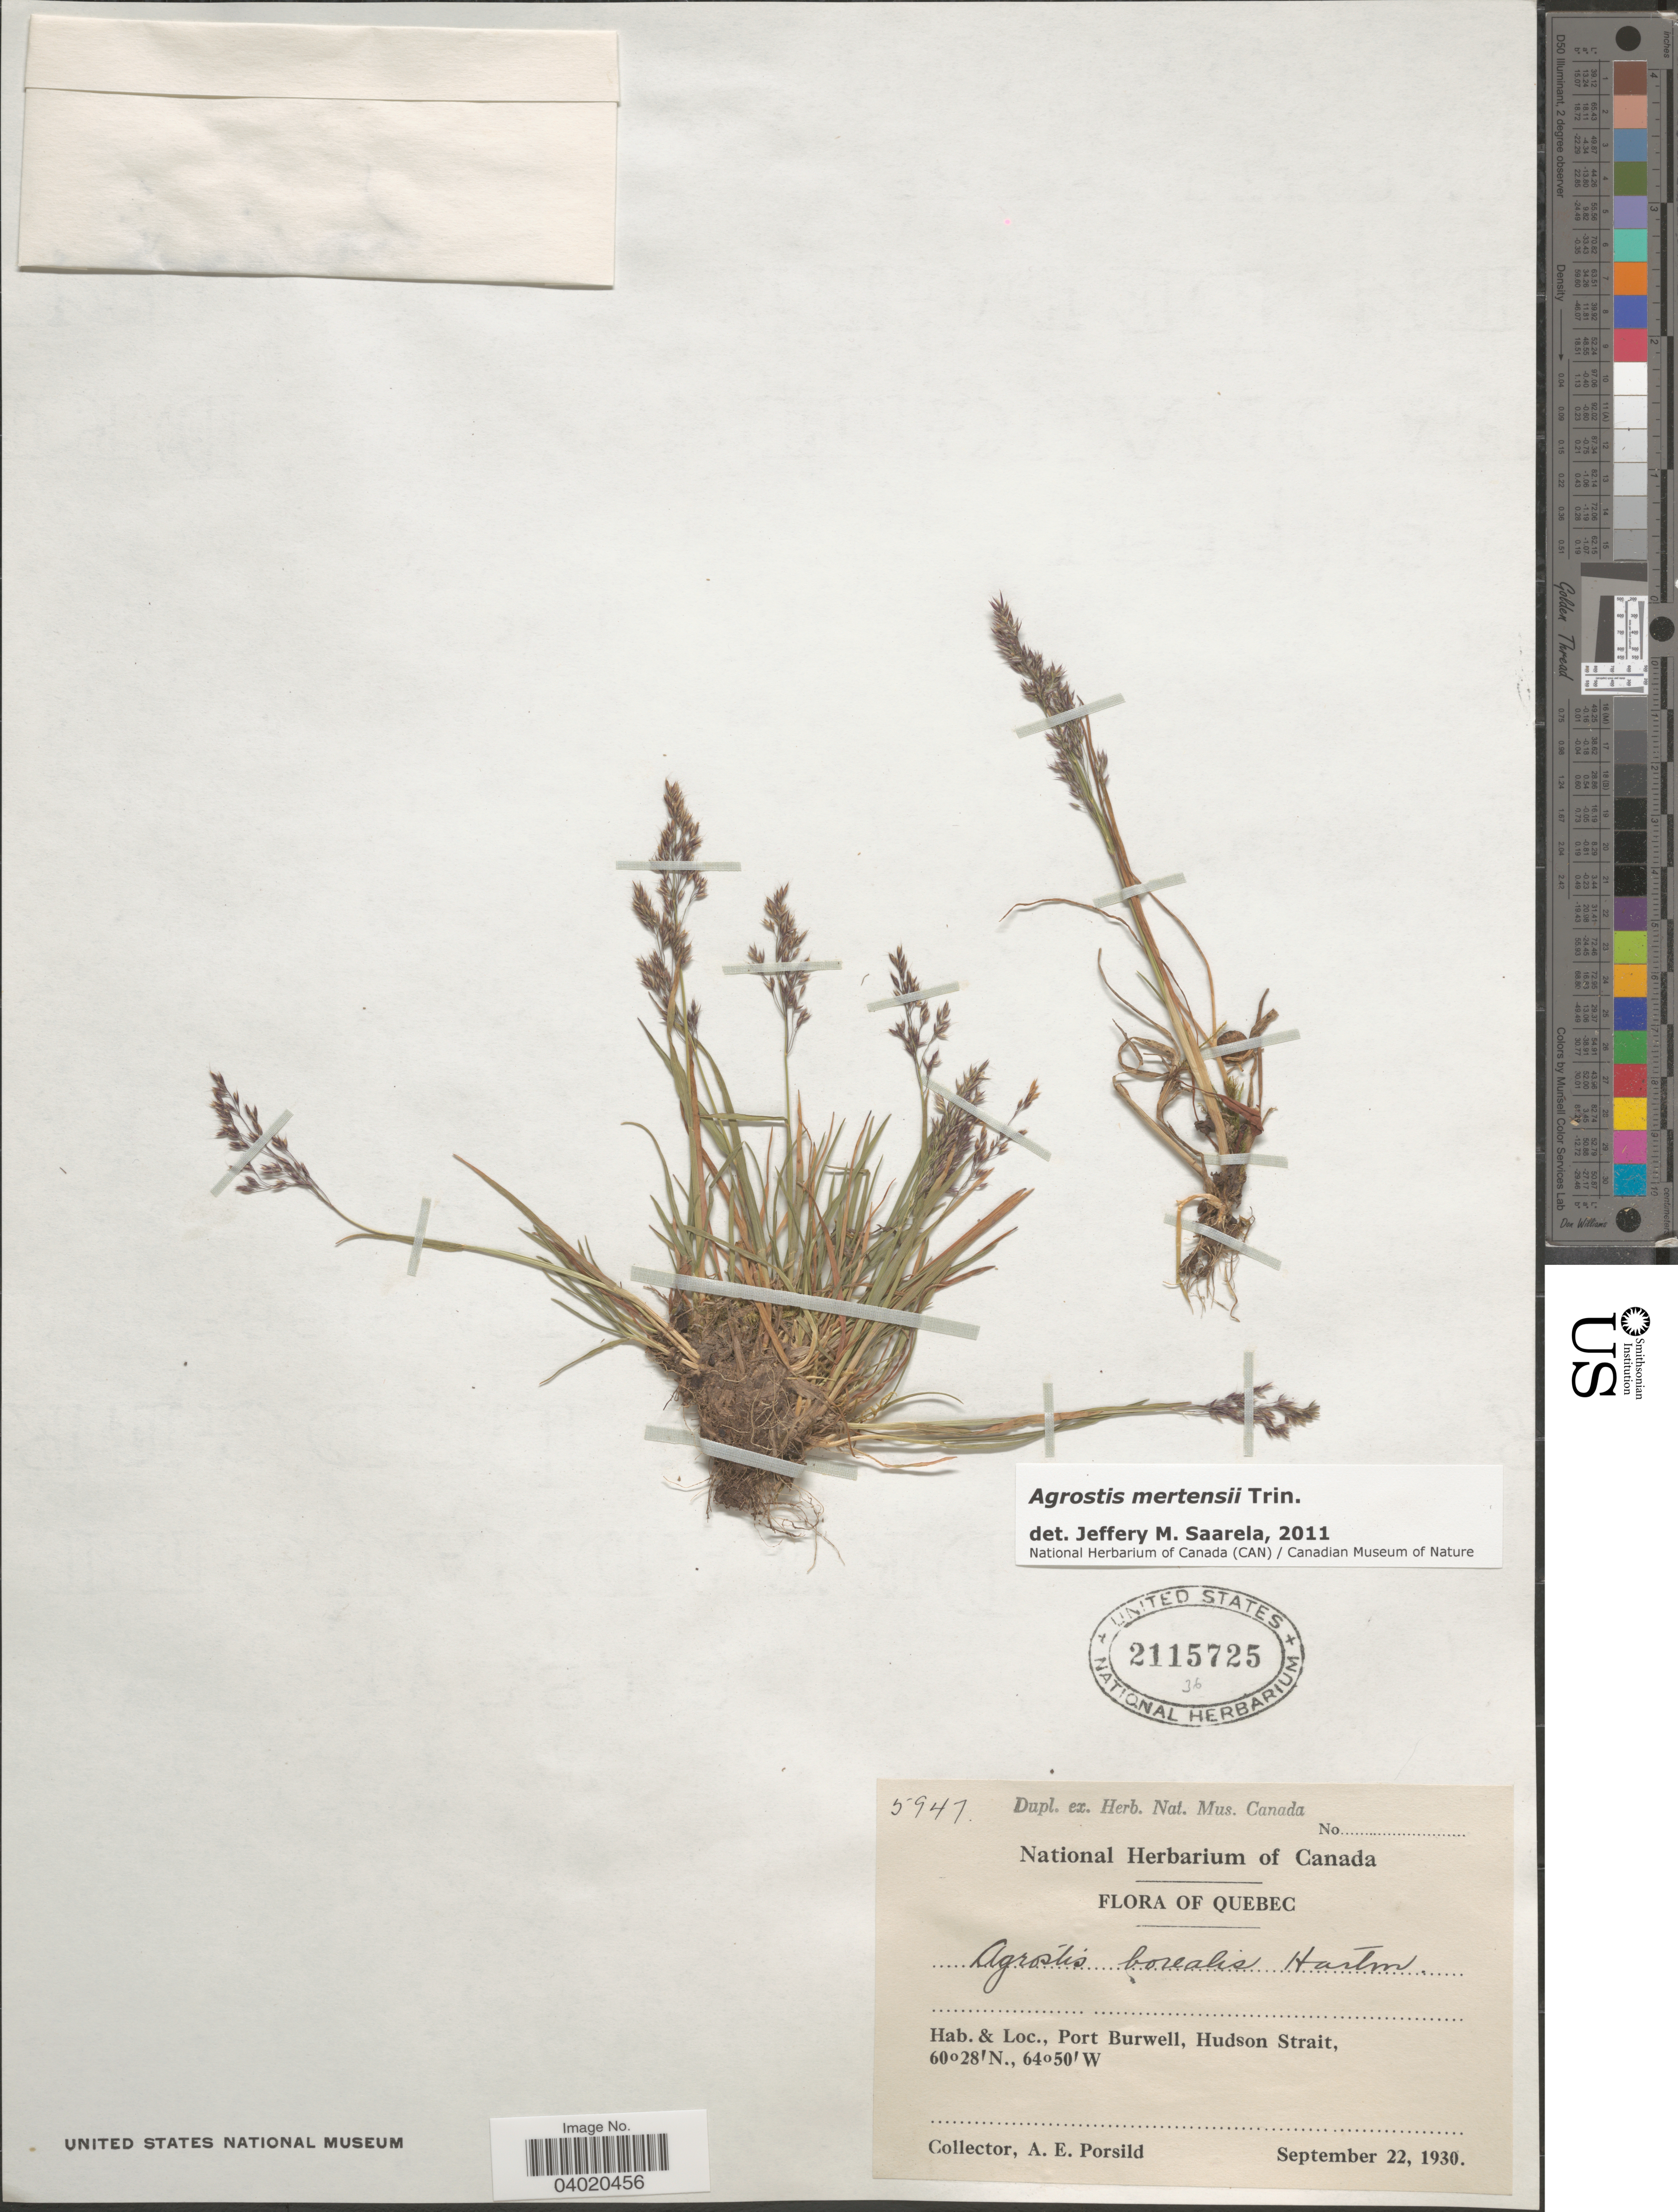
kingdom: Plantae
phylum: Tracheophyta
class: Liliopsida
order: Poales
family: Poaceae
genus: Agrostis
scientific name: Agrostis mertensii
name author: Trin.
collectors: A. E. Porsild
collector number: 5947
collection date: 1930-09-22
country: Canada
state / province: Quebec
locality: Port Burwell, Hudson Strait.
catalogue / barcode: US 2115725